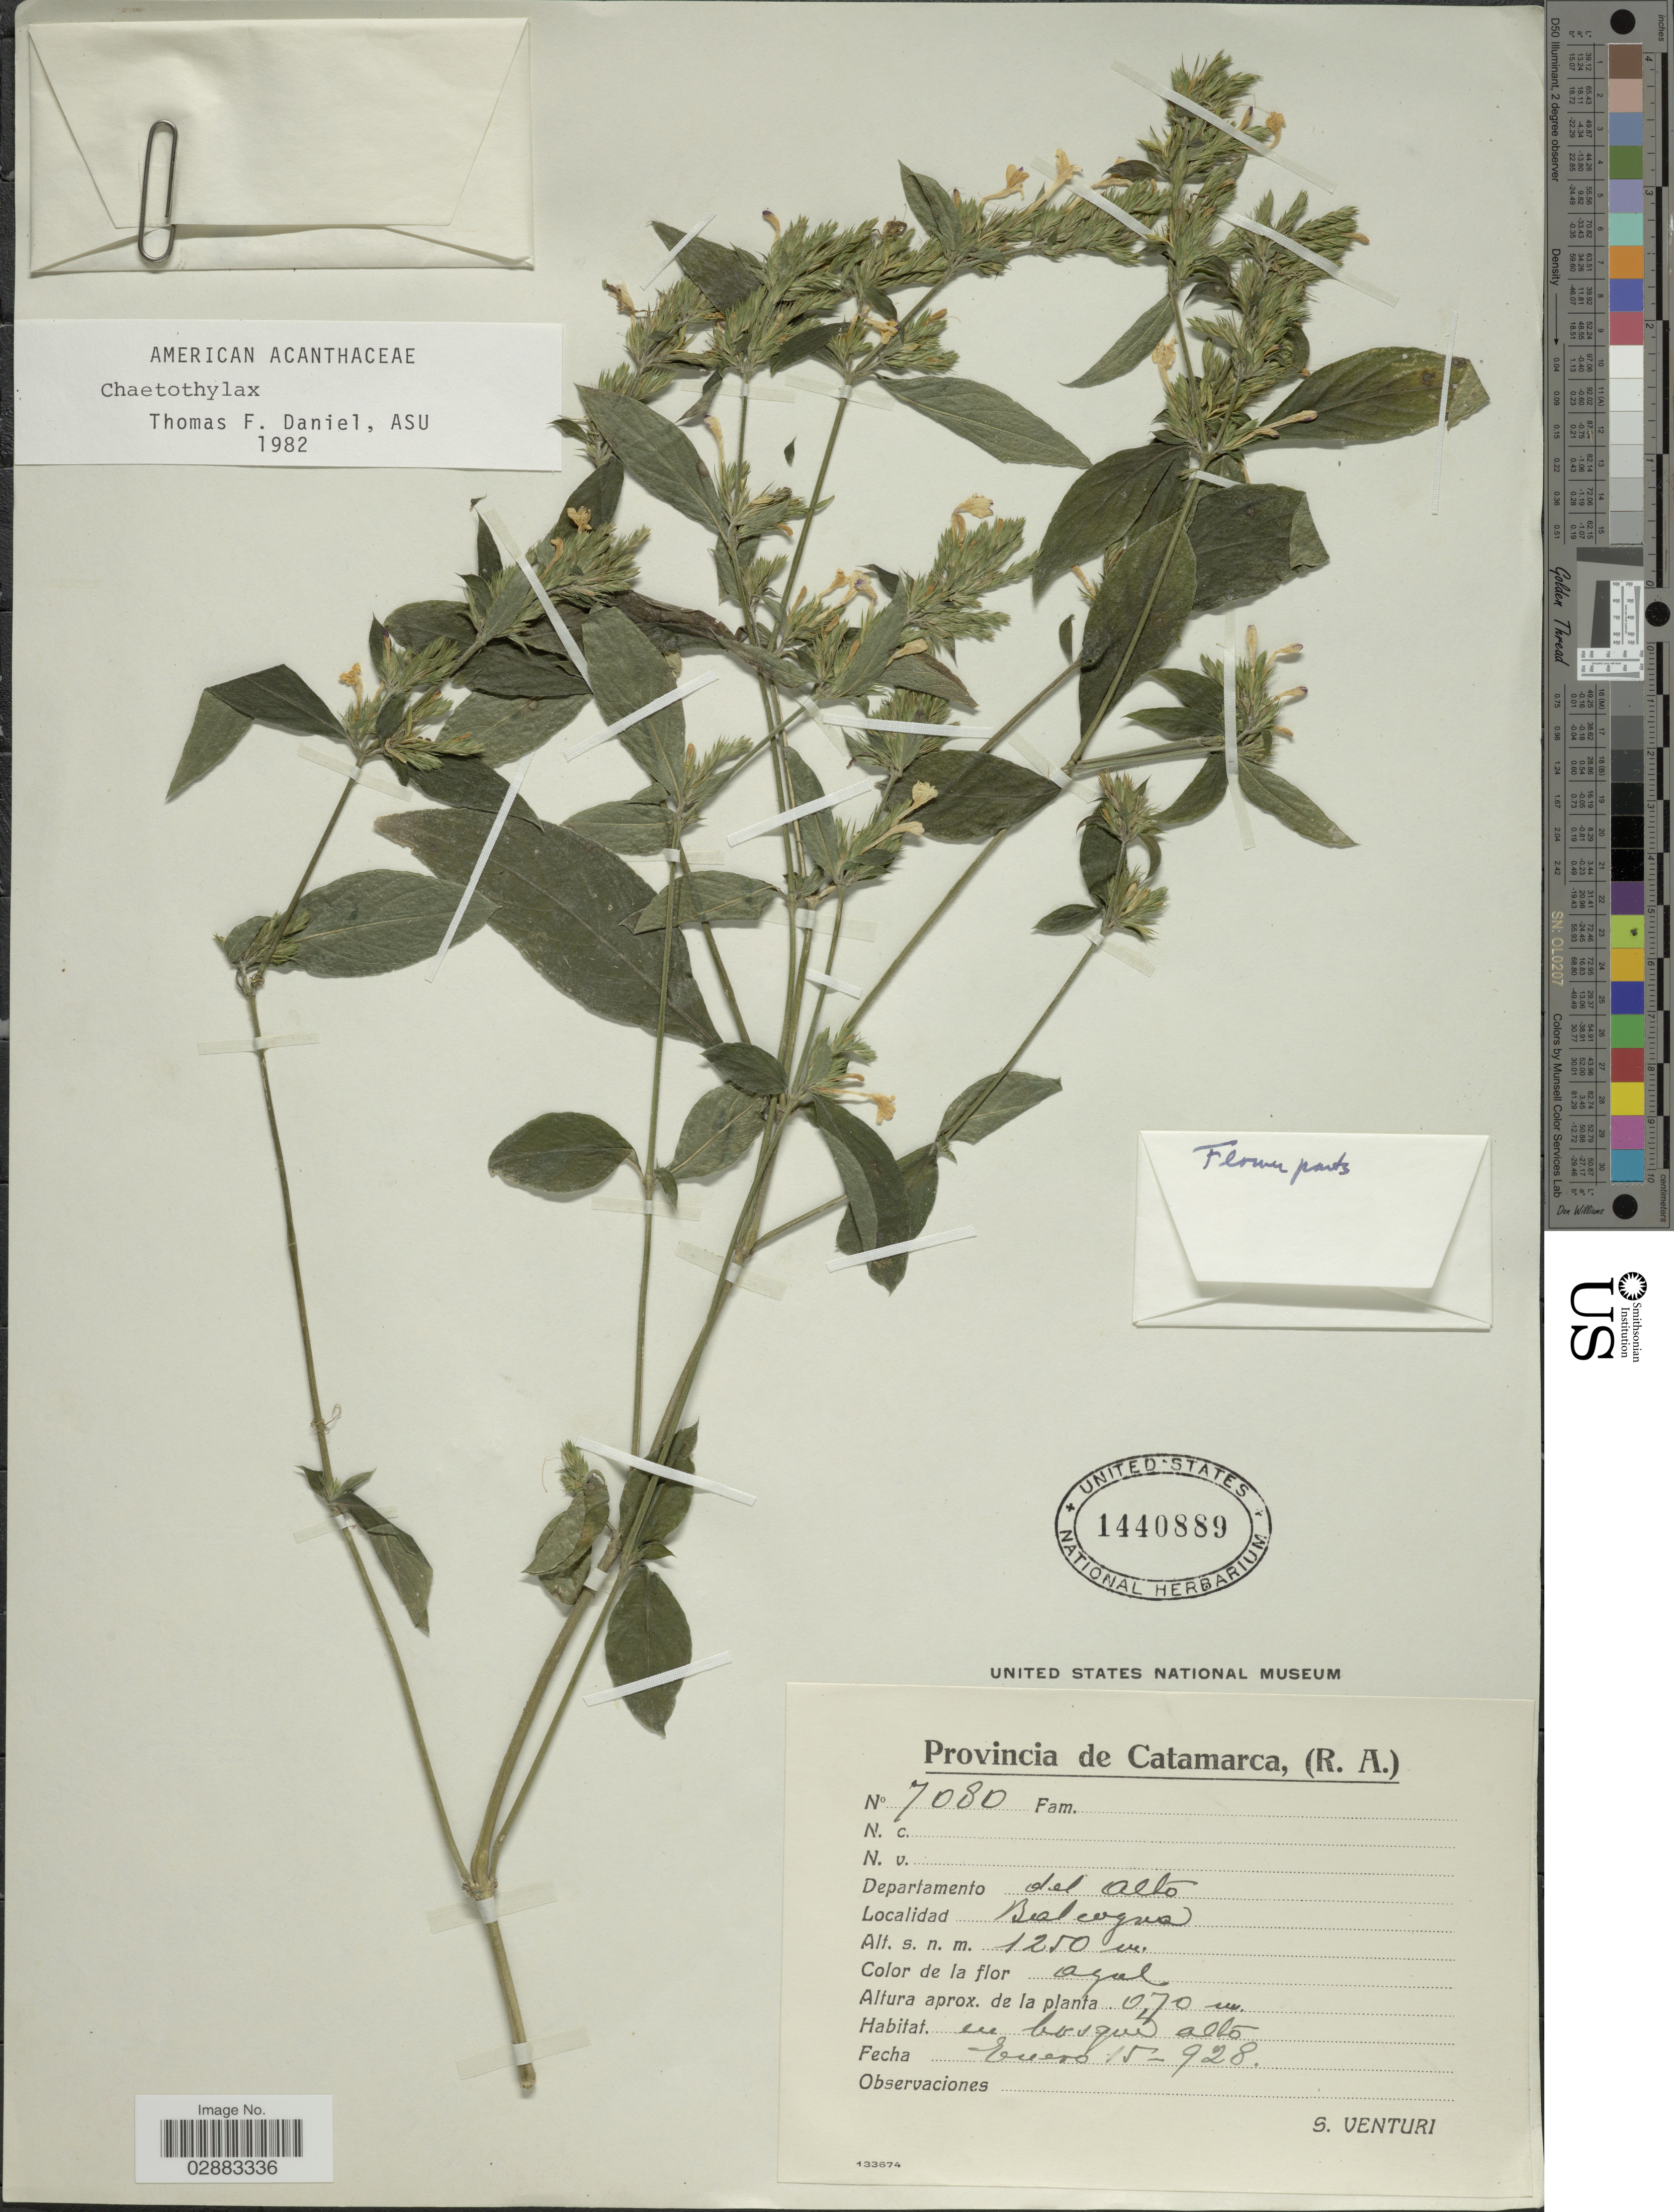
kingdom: Plantae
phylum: Tracheophyta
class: Magnoliopsida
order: Lamiales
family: Acanthaceae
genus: Justicia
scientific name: Justicia goudotii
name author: V.A.W. Graham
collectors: S. Venturi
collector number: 7080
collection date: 1928-01-15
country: Argentina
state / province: Catamarca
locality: Provincia de Catamarca, (R.A.). Departamento del Alto. Balcozna.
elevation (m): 1250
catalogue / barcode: US 1440889